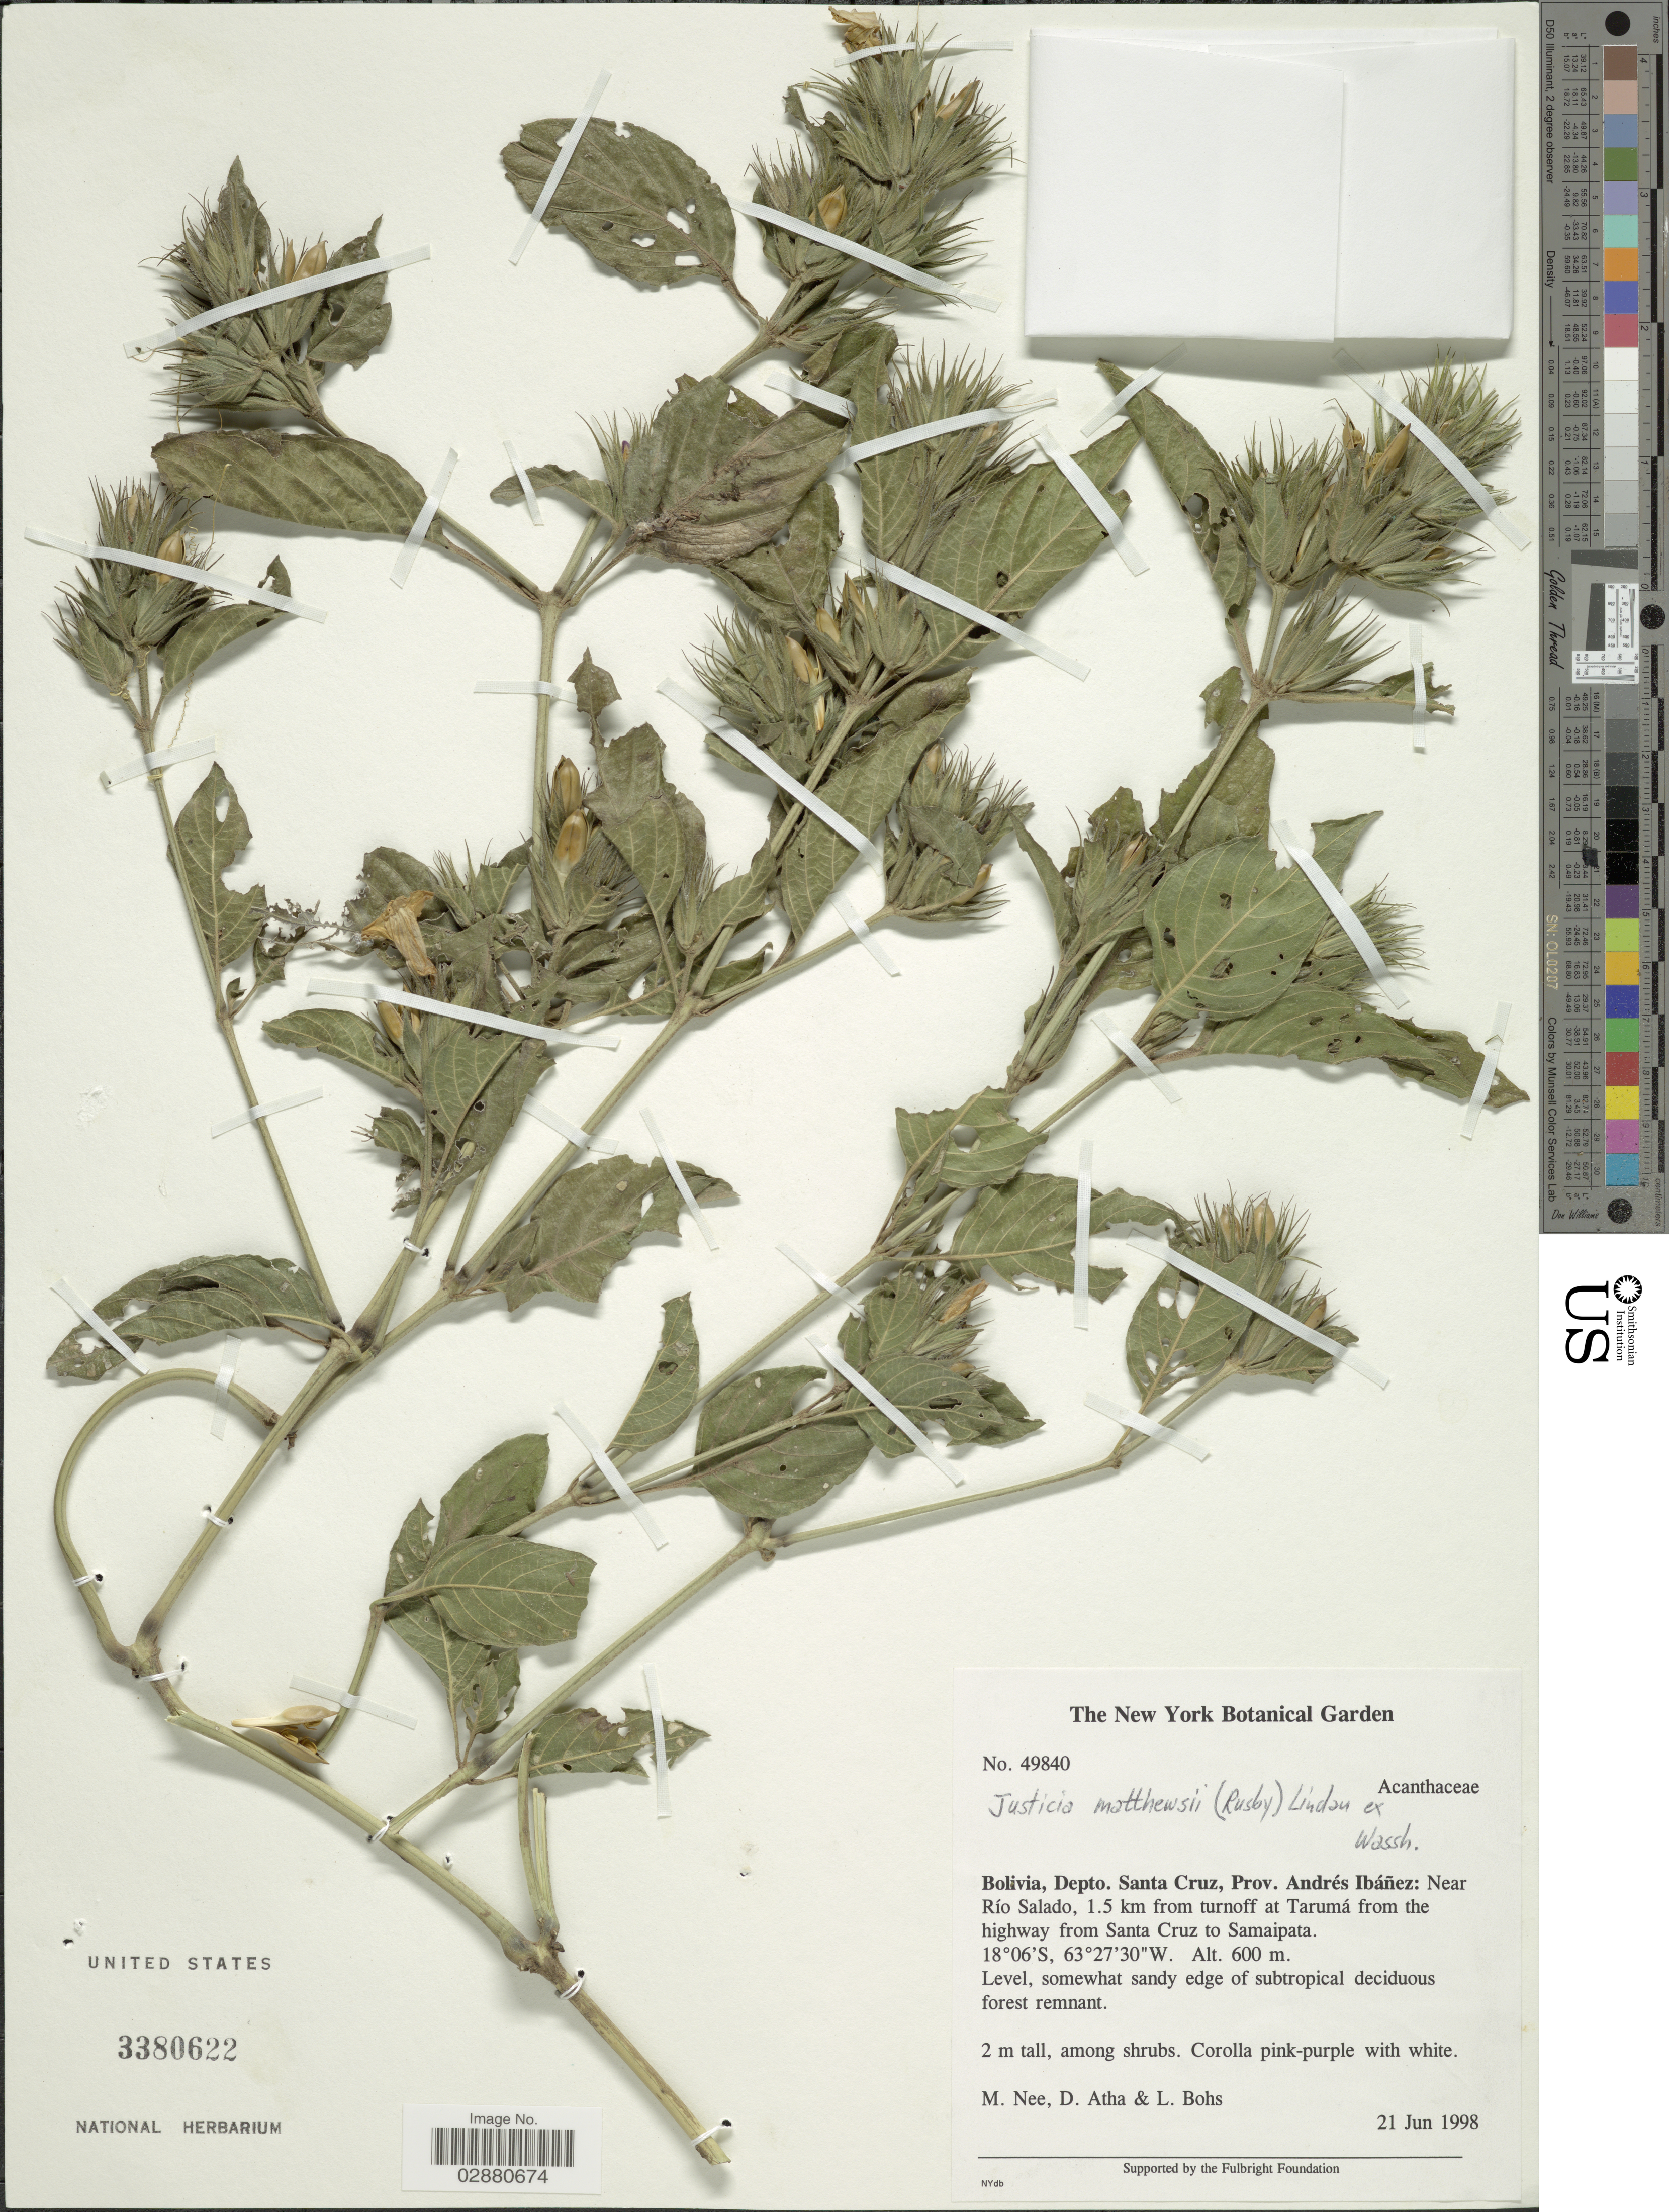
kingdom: Plantae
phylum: Tracheophyta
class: Magnoliopsida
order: Lamiales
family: Acanthaceae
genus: Justicia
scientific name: Justicia rusbyi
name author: (Lindau) V.A.W. Graham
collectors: M. Nee, D. Atha & L. A. Bohs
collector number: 49840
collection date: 1998-06-21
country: Bolivia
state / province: Santa Cruz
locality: Prov. Andrés Ibáñez: Near Río Salado, 1.5 km from turnoff at Tarumá from the highway from Santa Cruz to Samaipata.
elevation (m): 600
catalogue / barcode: US 3380622